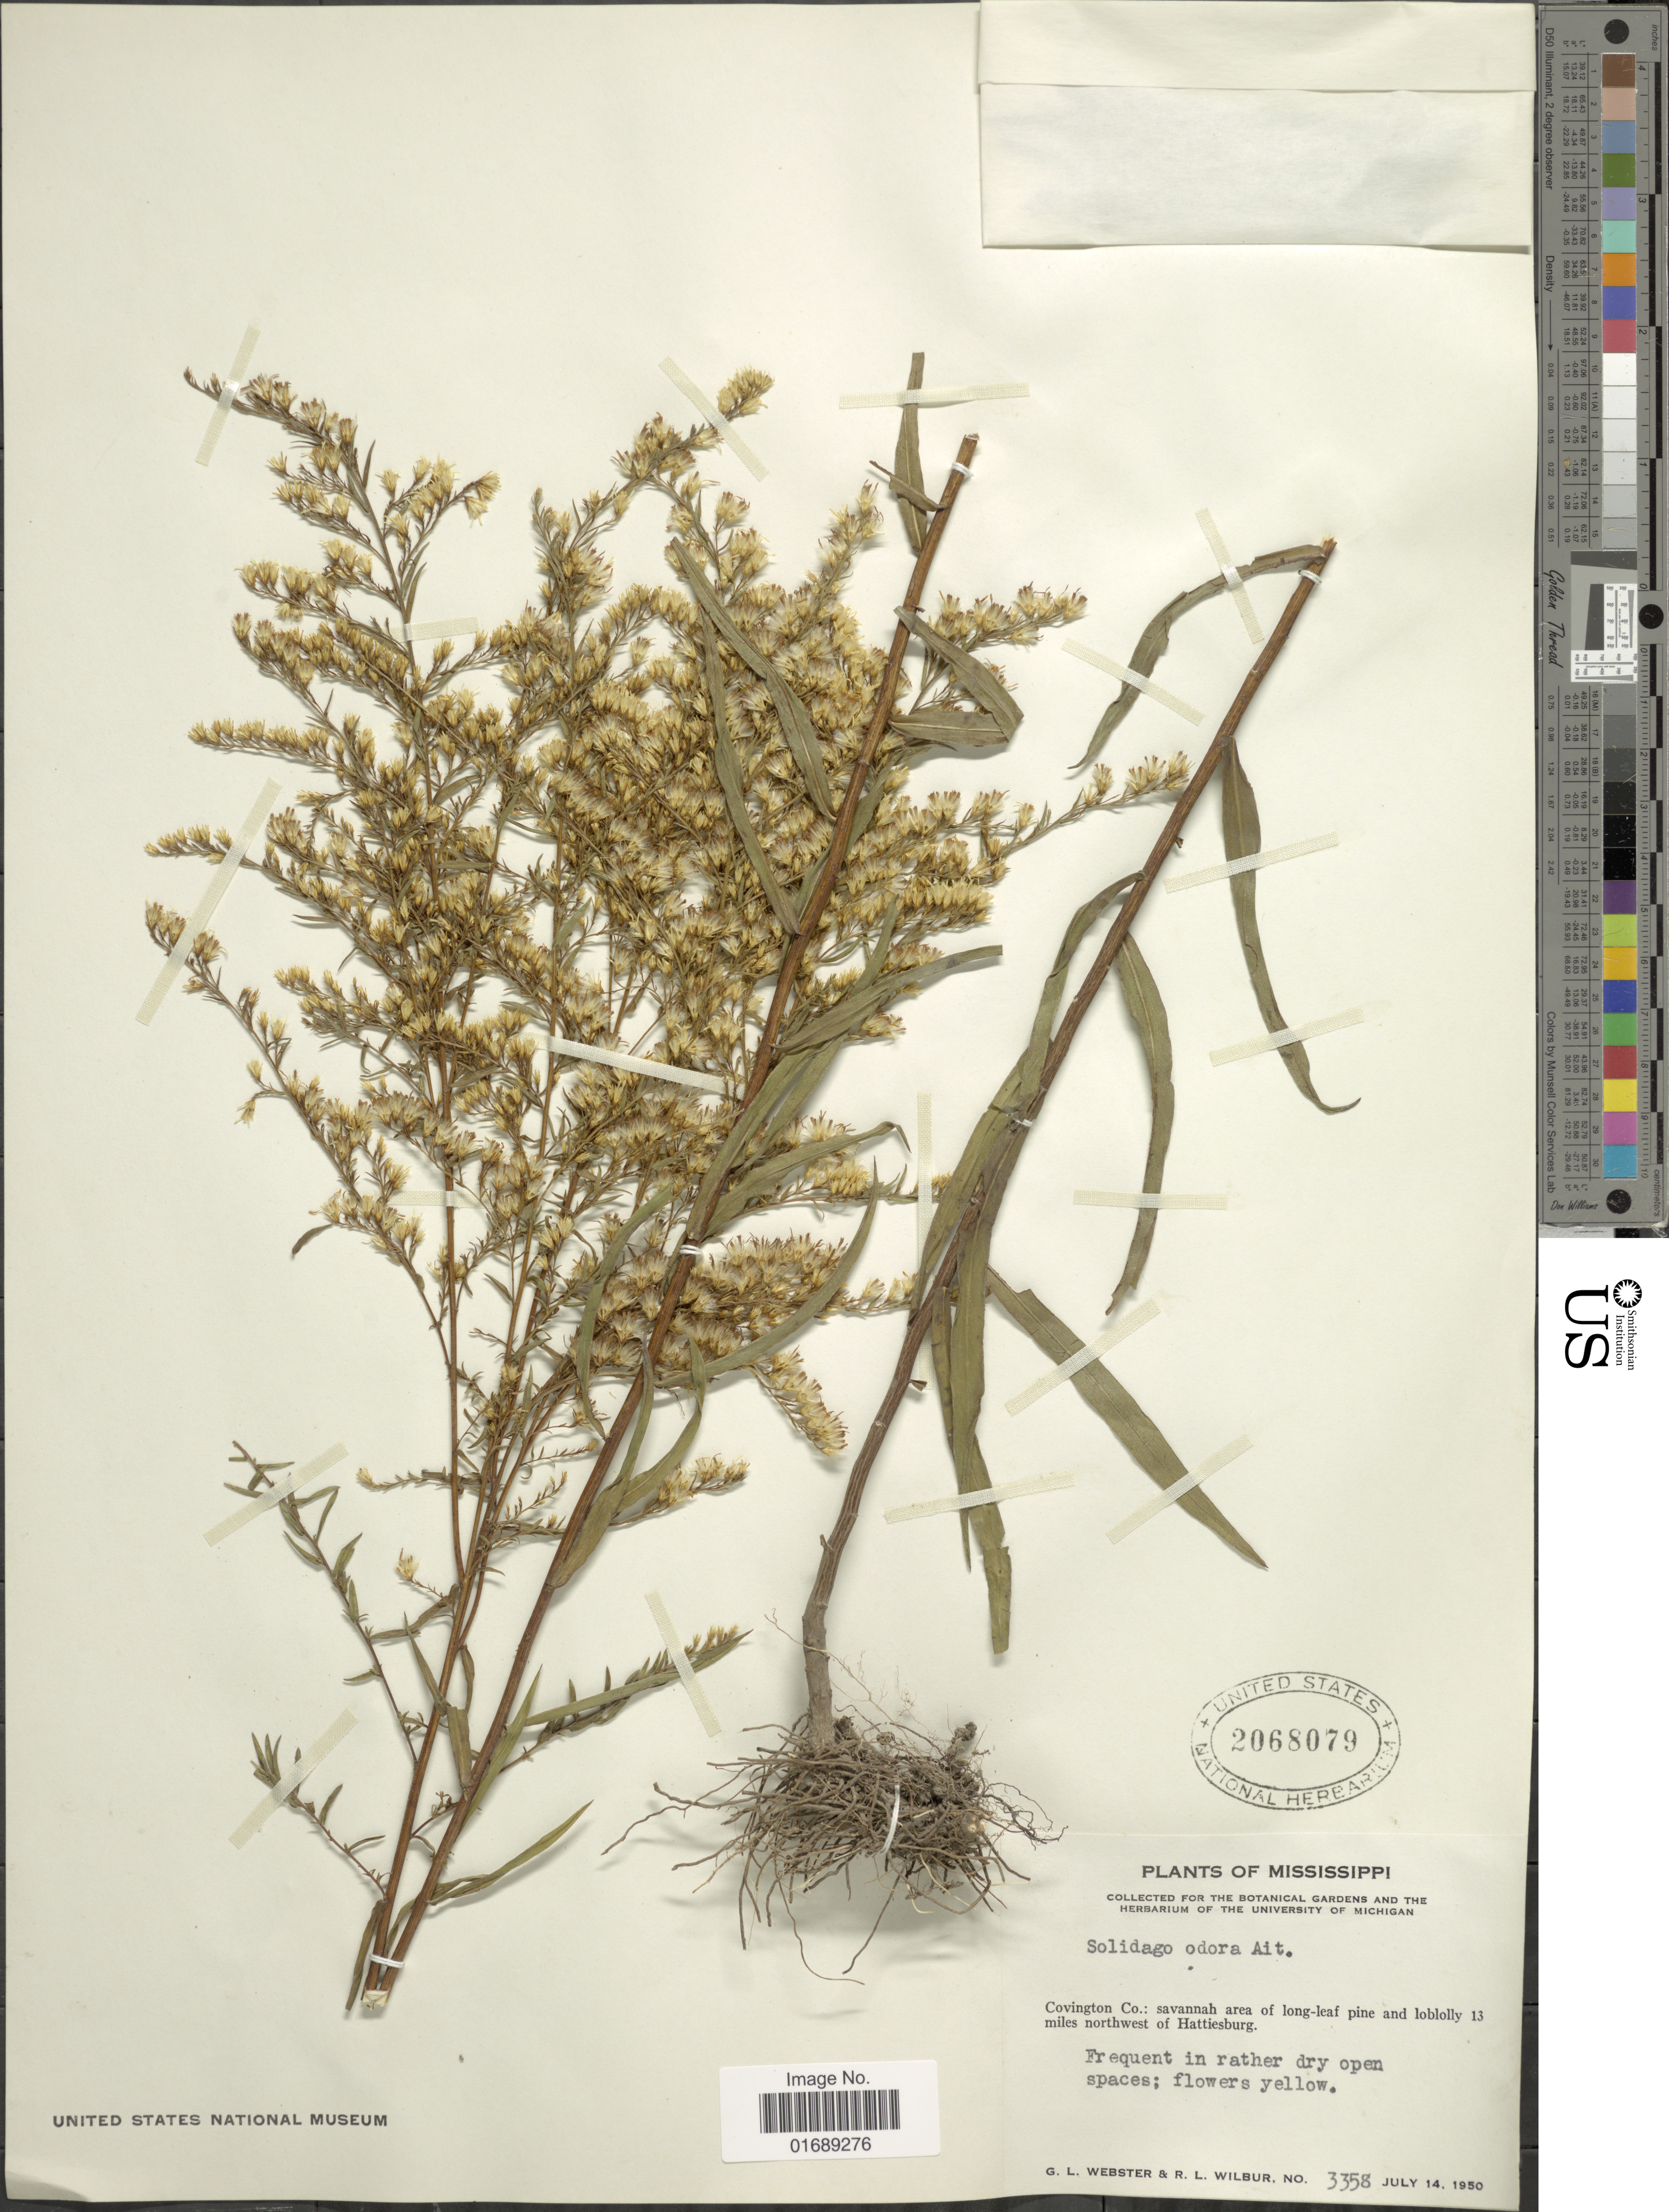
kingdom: Plantae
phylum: Tracheophyta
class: Magnoliopsida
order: Asterales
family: Asteraceae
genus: Solidago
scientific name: Solidago odora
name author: Aiton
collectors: G. L. Webster & R. L. Wilbur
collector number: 3358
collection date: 1950-07-14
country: United States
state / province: Mississippi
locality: Covington Co.: savannah area of long-leaf pine and loblolly 13 miles northwest of Hattiesburg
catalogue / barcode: US 2068079